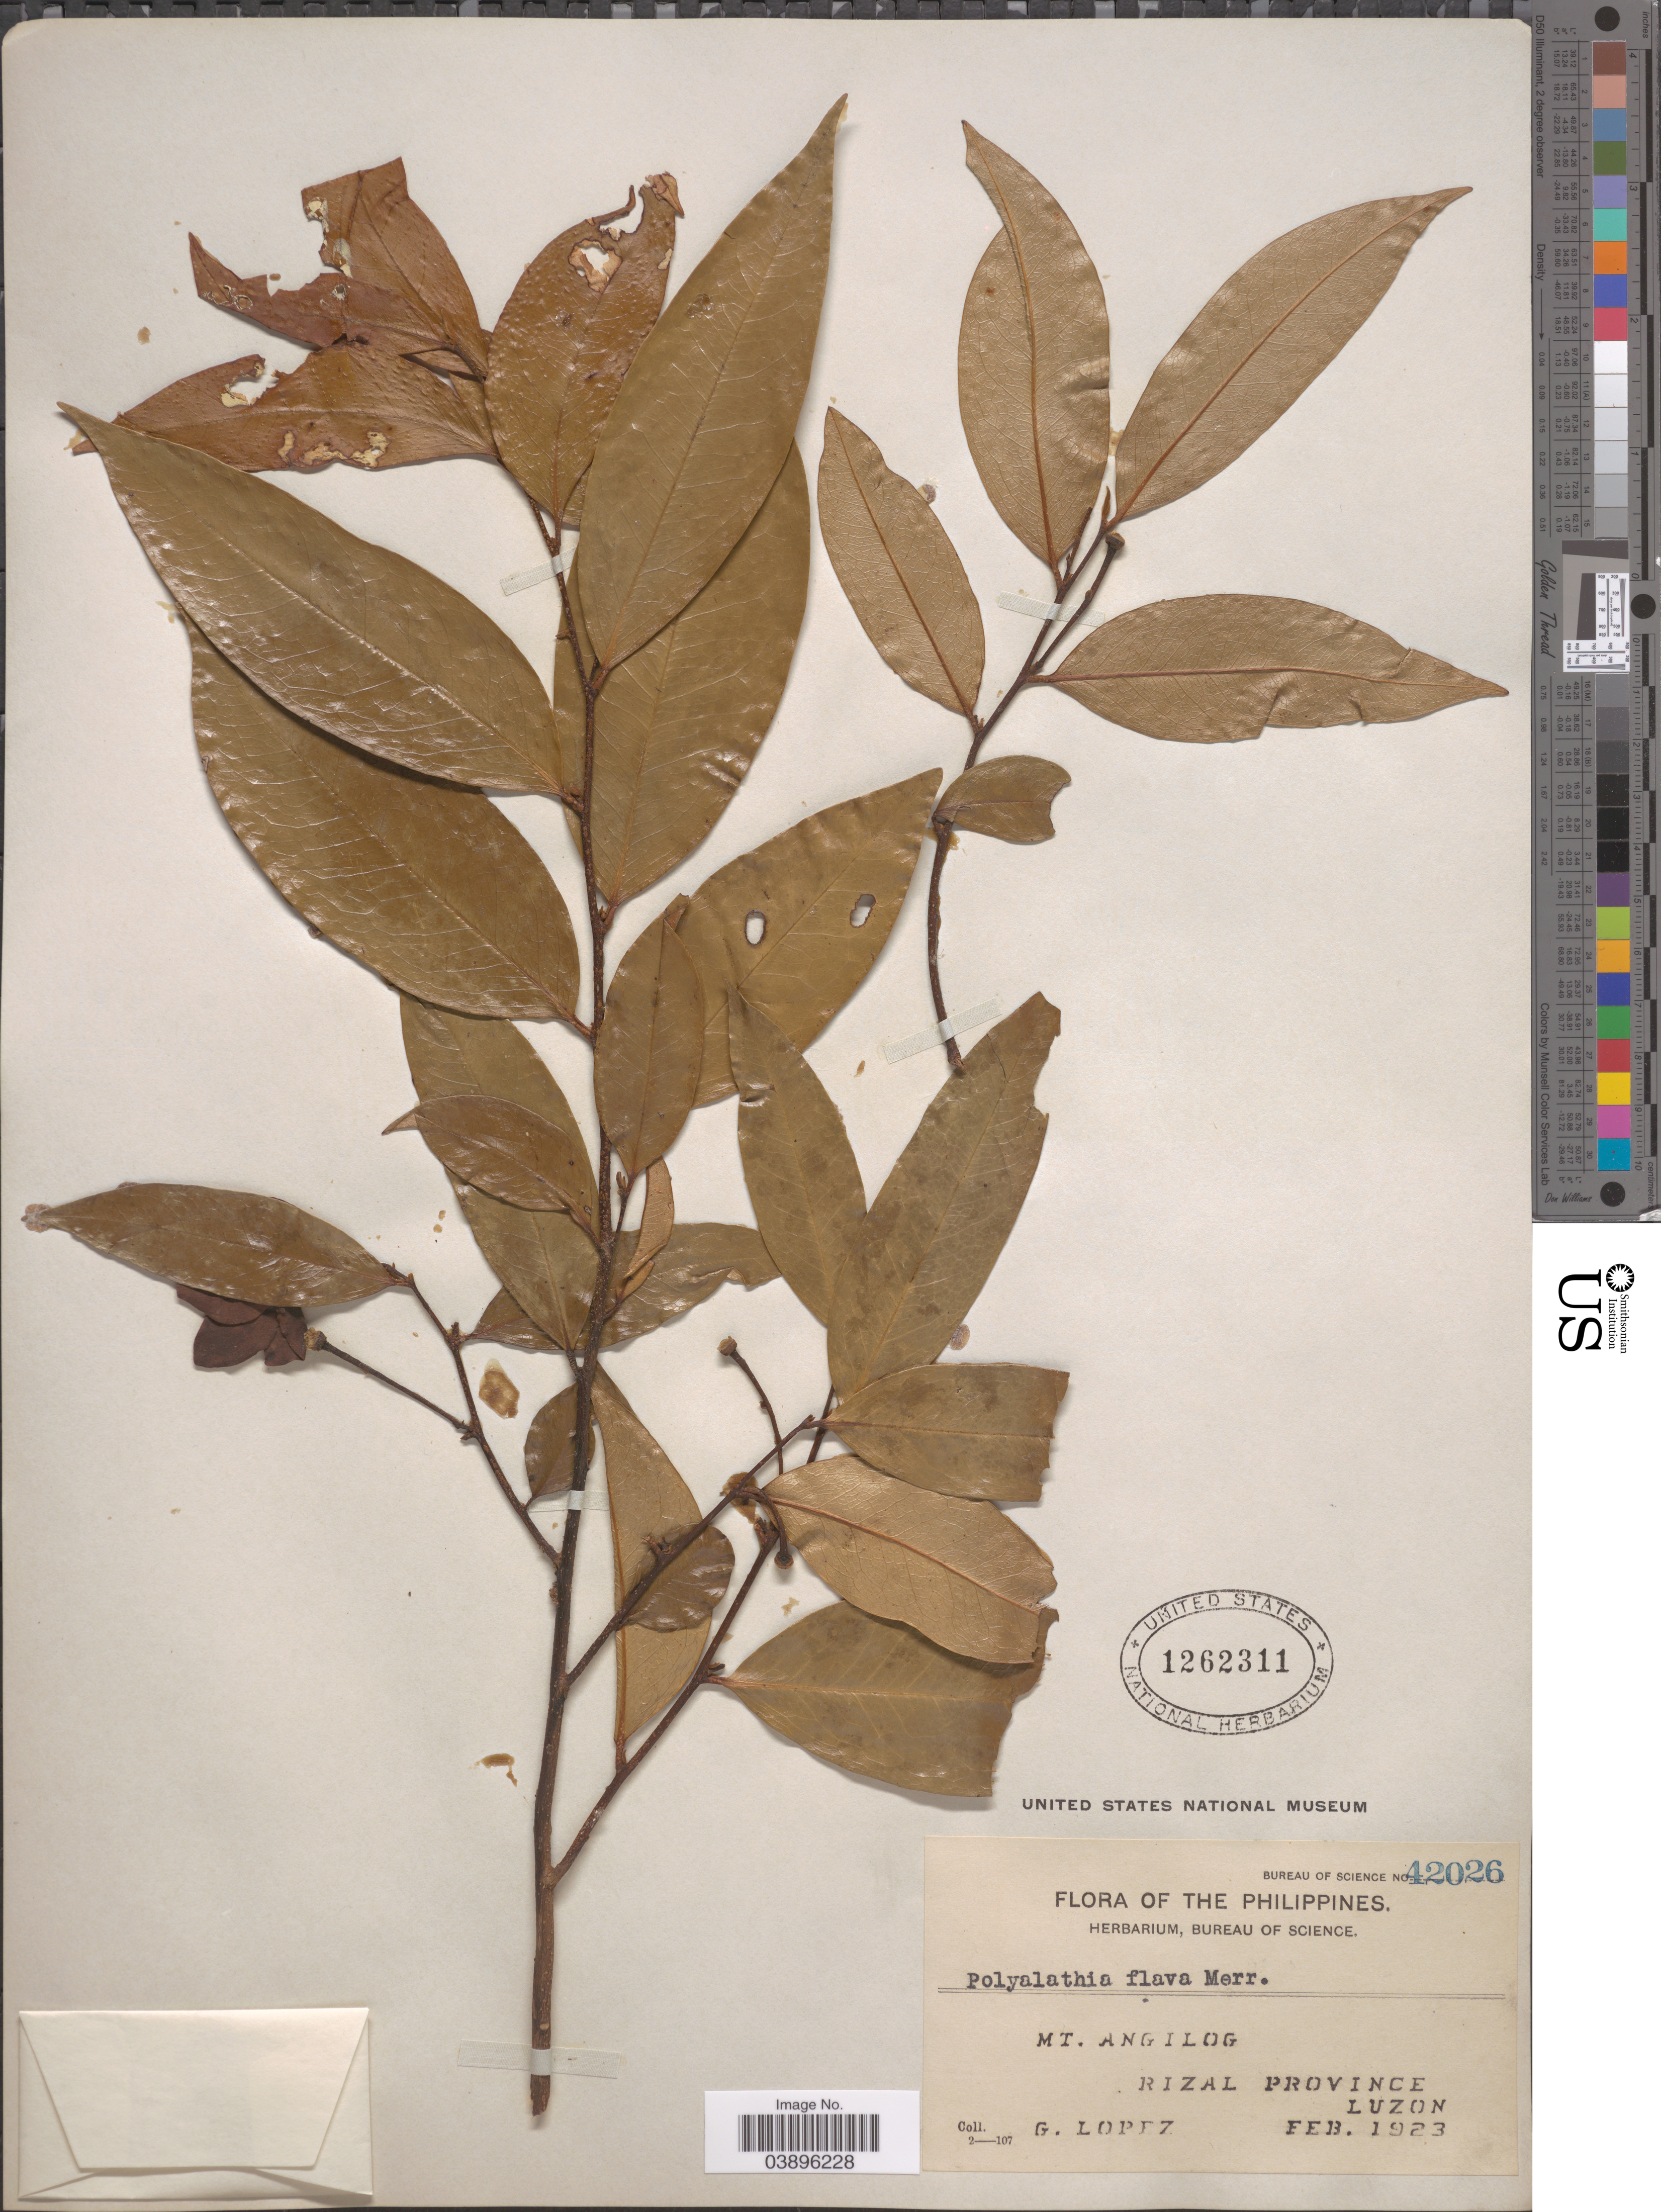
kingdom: Plantae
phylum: Tracheophyta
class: Magnoliopsida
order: Magnoliales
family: Annonaceae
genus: Polyalthia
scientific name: Polyalthia flava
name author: Merr.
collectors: G. Lopéz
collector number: Bureau of Science 42026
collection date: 1923-02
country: Philippines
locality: Mt. Angilog. Rizal Province. Luzon.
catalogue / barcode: US 1262311